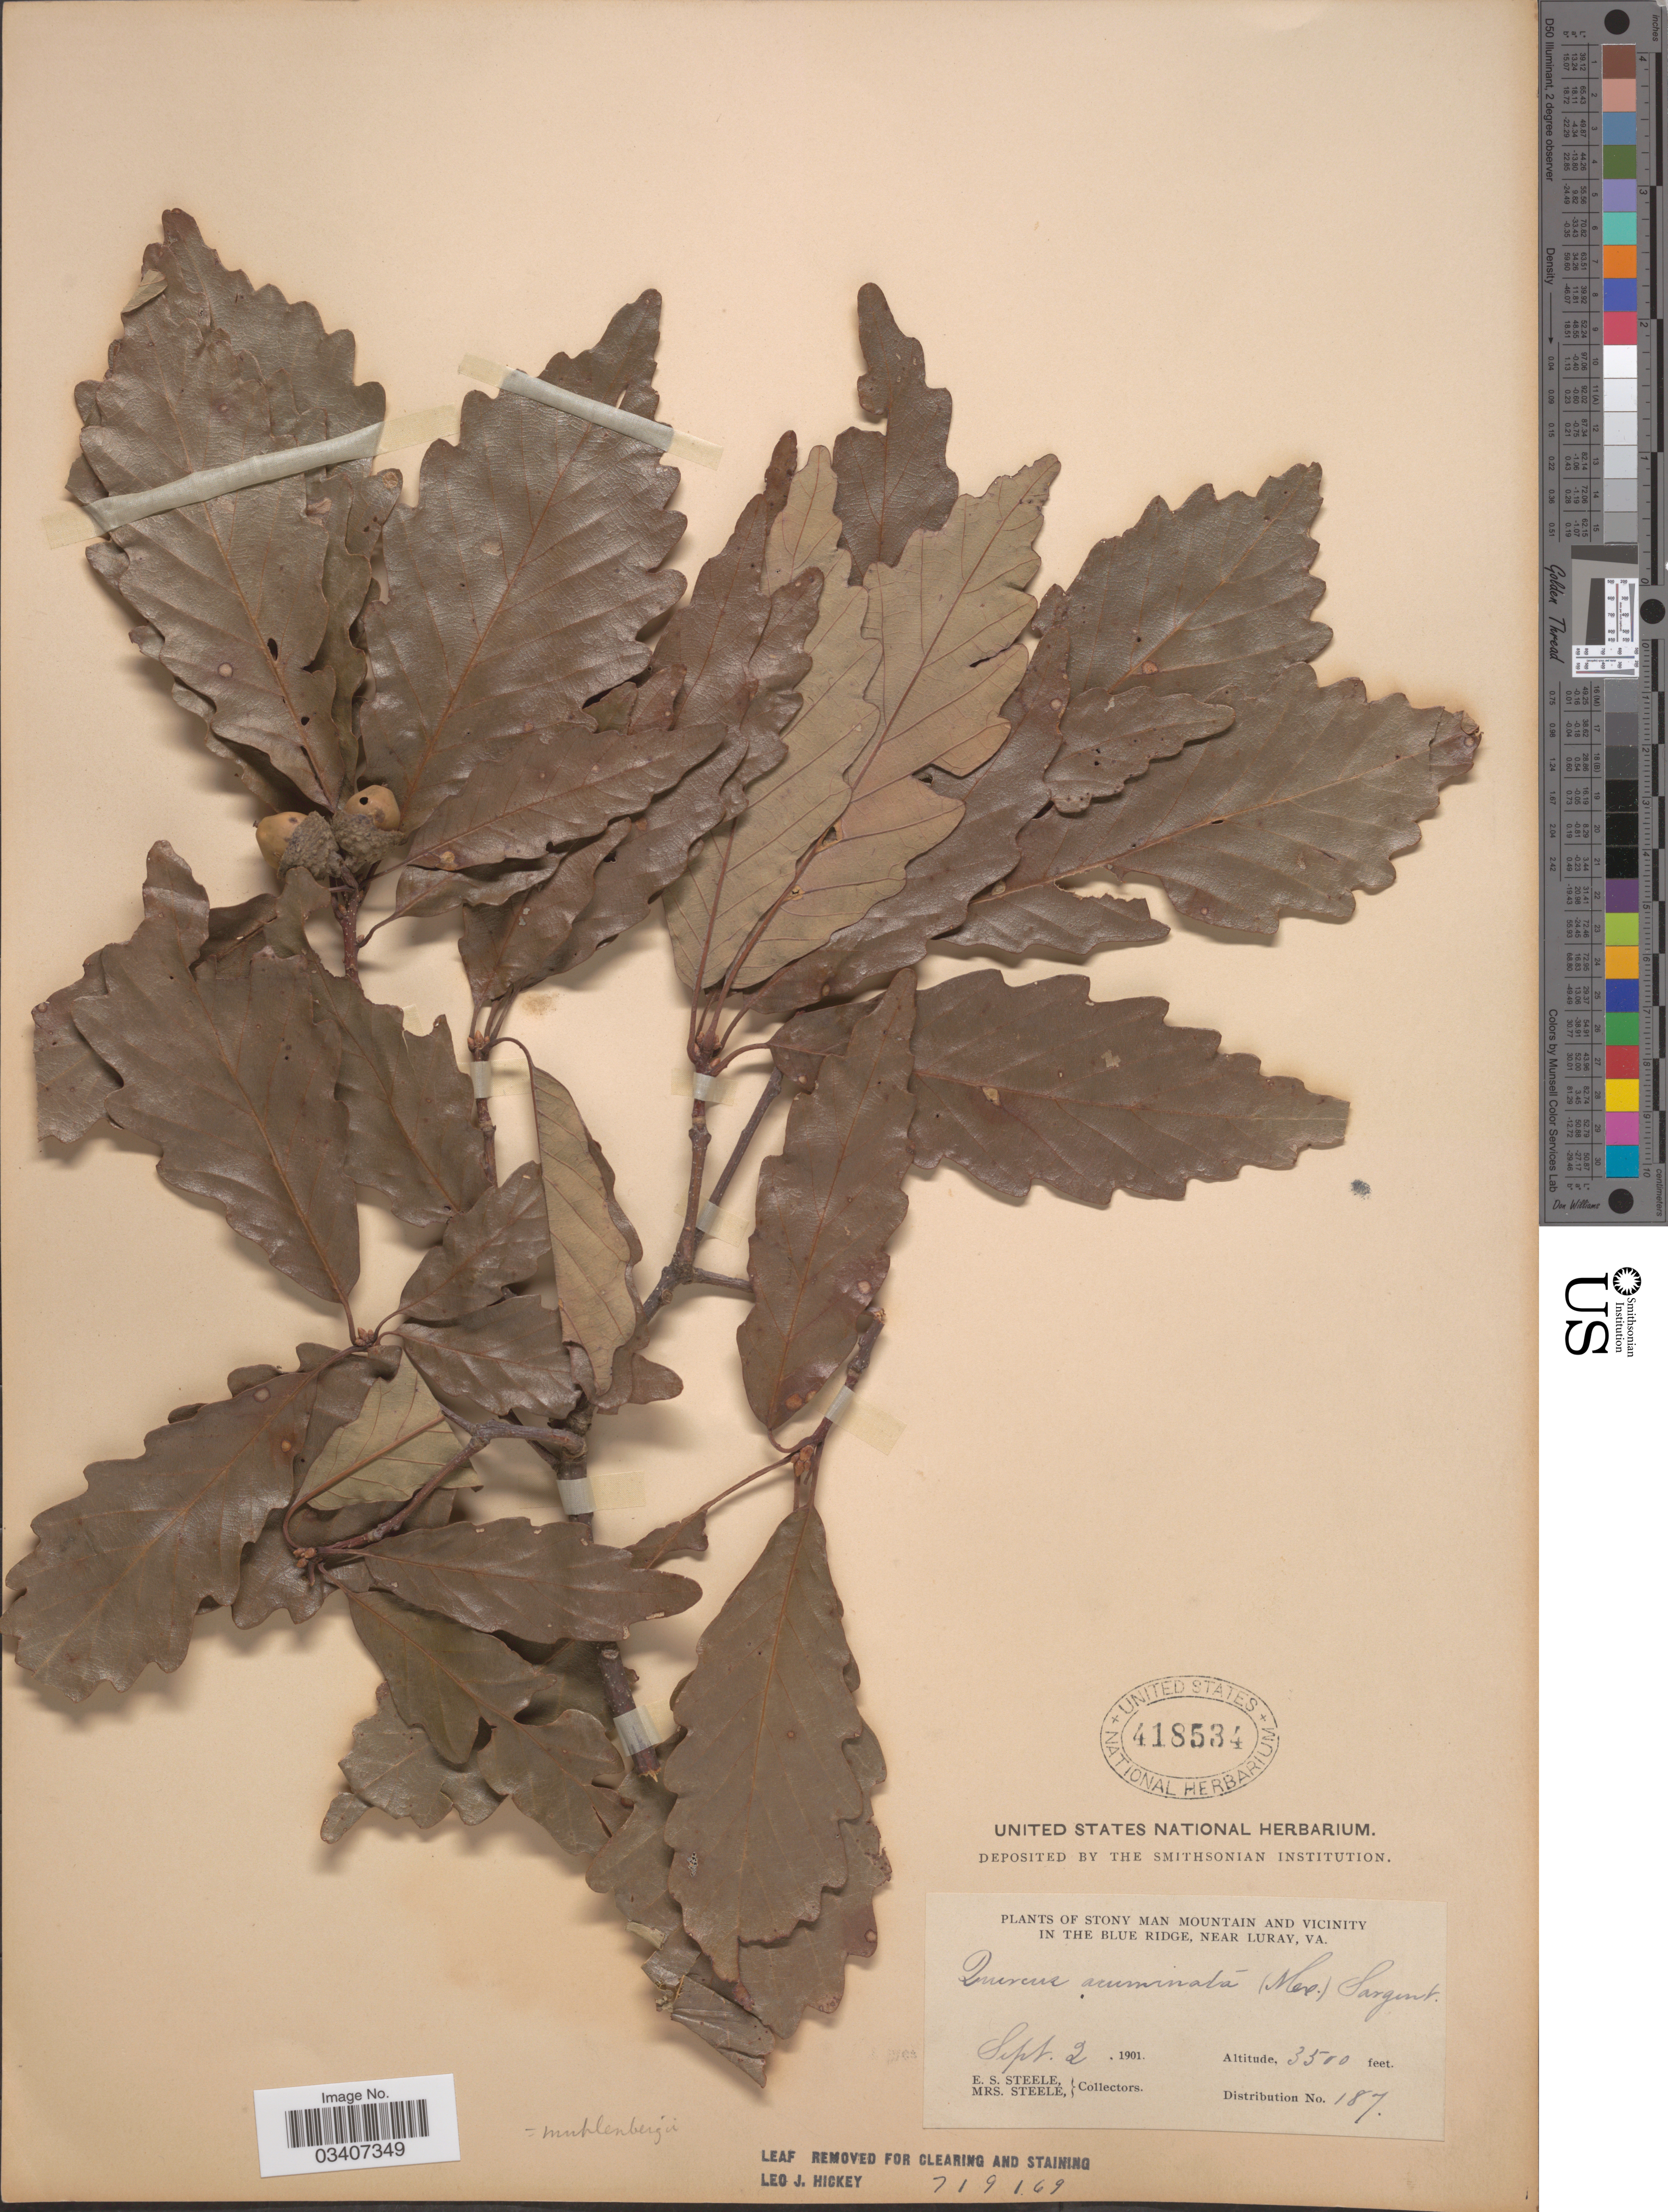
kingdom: Plantae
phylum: Tracheophyta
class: Magnoliopsida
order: Fagales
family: Fagaceae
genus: Quercus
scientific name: Quercus muehlenbergii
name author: Engelm.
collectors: E. Steele & Mrs. E. S. Steele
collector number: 187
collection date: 1901-09-02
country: United States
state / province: Virginia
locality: Stony Man Mountain and vicinity. In the Blue Ridge, near Luray.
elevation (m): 1067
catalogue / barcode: US 418534